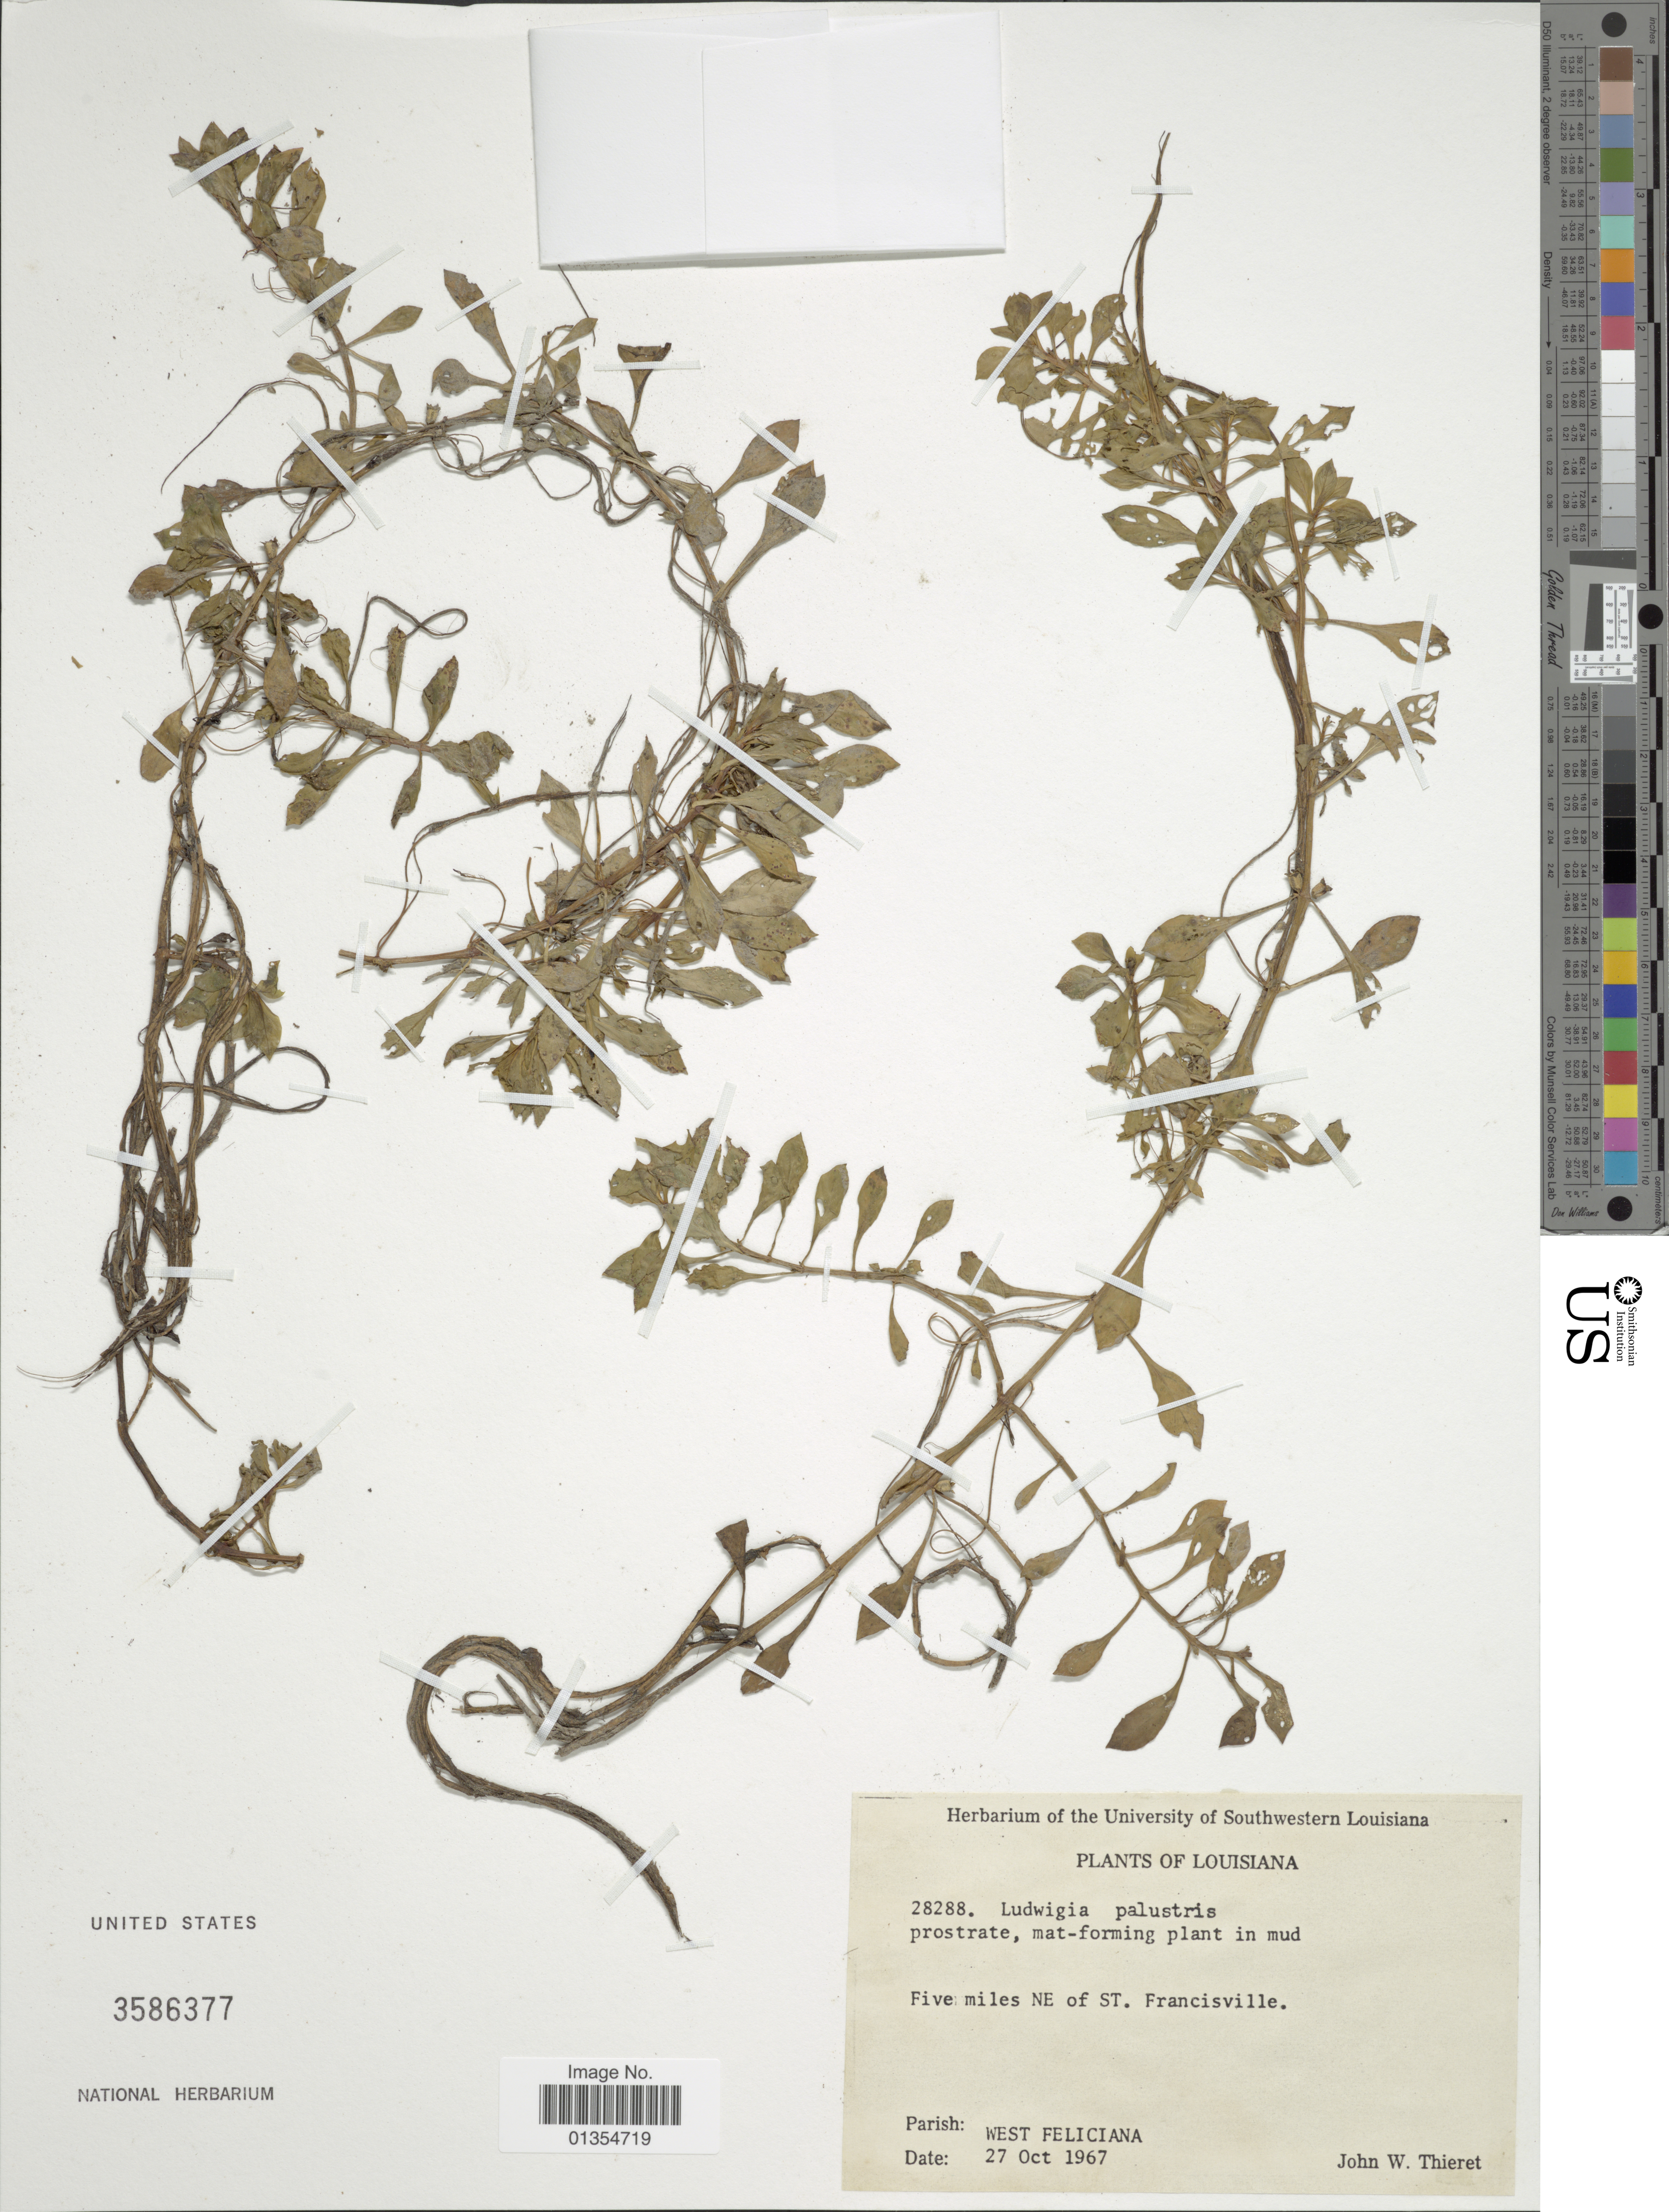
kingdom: Plantae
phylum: Tracheophyta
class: Magnoliopsida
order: Myrtales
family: Onagraceae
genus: Ludwigia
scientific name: Ludwigia palustris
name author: (L.) Elliott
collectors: J. W. Thieret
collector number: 28288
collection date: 1967-10-27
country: United States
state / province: Louisiana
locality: Five miles NE of ST. Francisville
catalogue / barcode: US 3586377